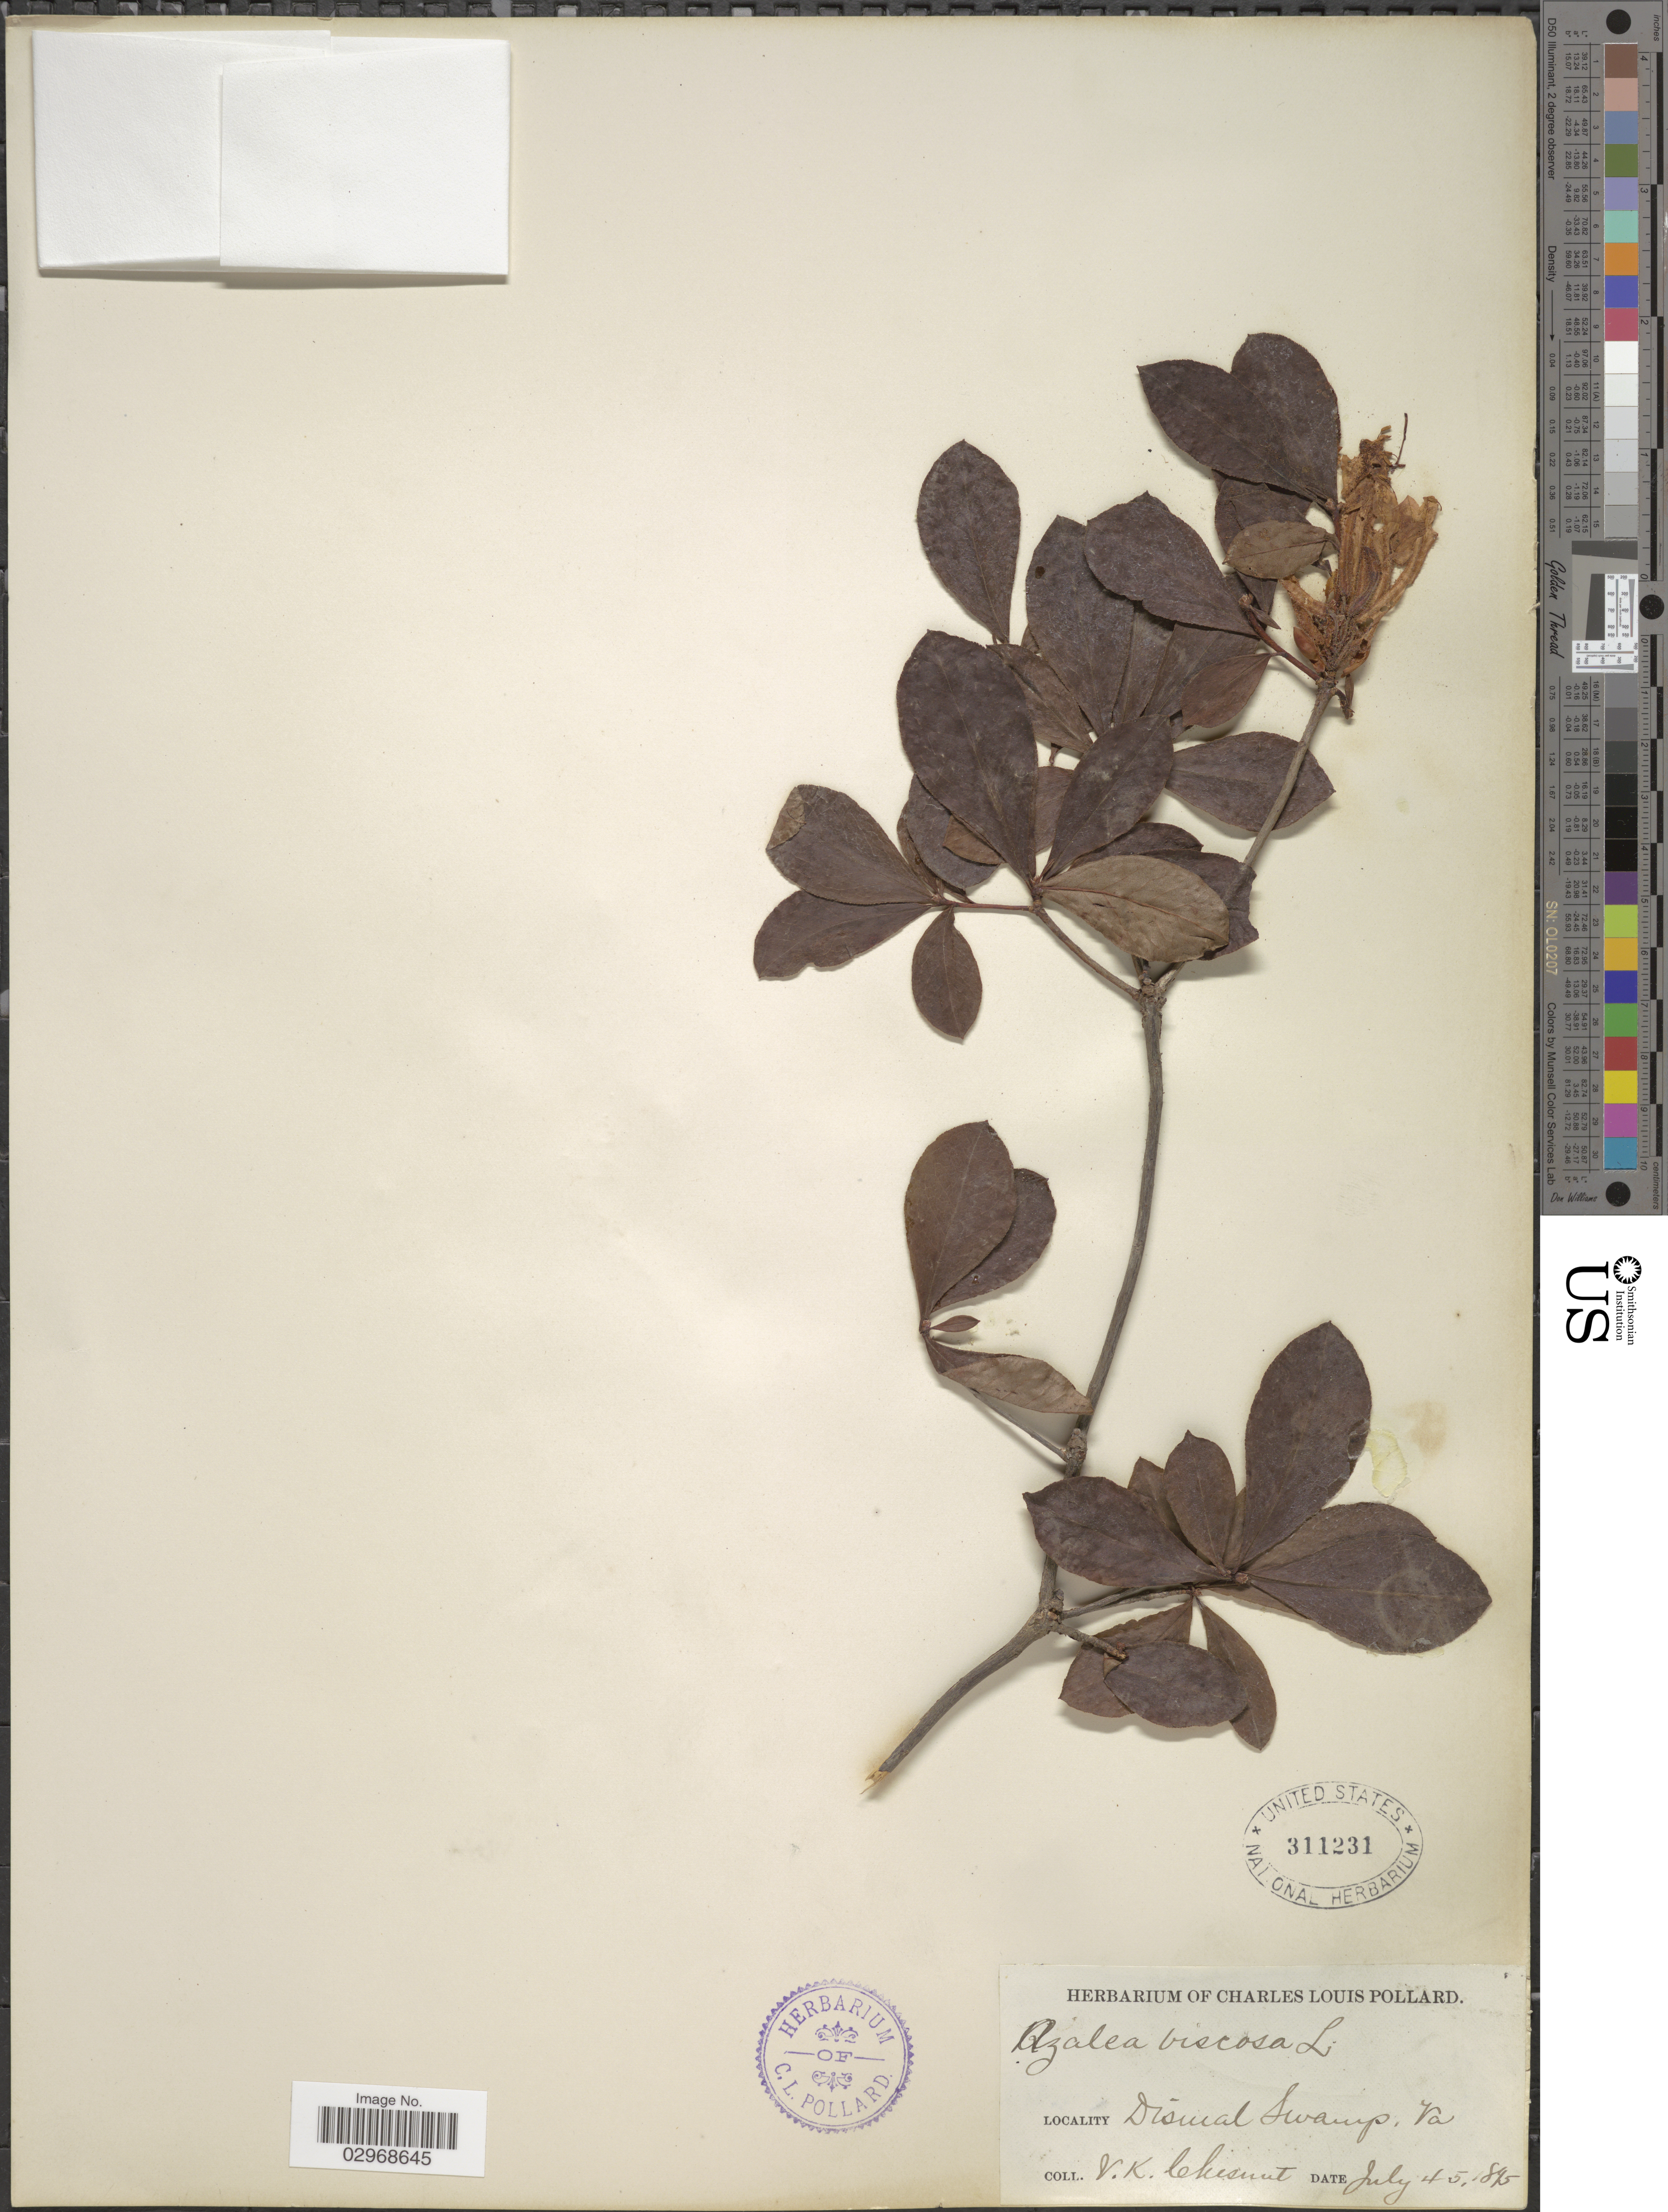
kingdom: Plantae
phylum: Tracheophyta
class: Magnoliopsida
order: Ericales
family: Ericaceae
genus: Rhododendron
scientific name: Rhododendron viscosum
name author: (L.) Torr.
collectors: V. Chesnut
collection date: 1895-07-04/1895-07-05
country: United States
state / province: Virginia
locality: Dismal Swamp.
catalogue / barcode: US 311231